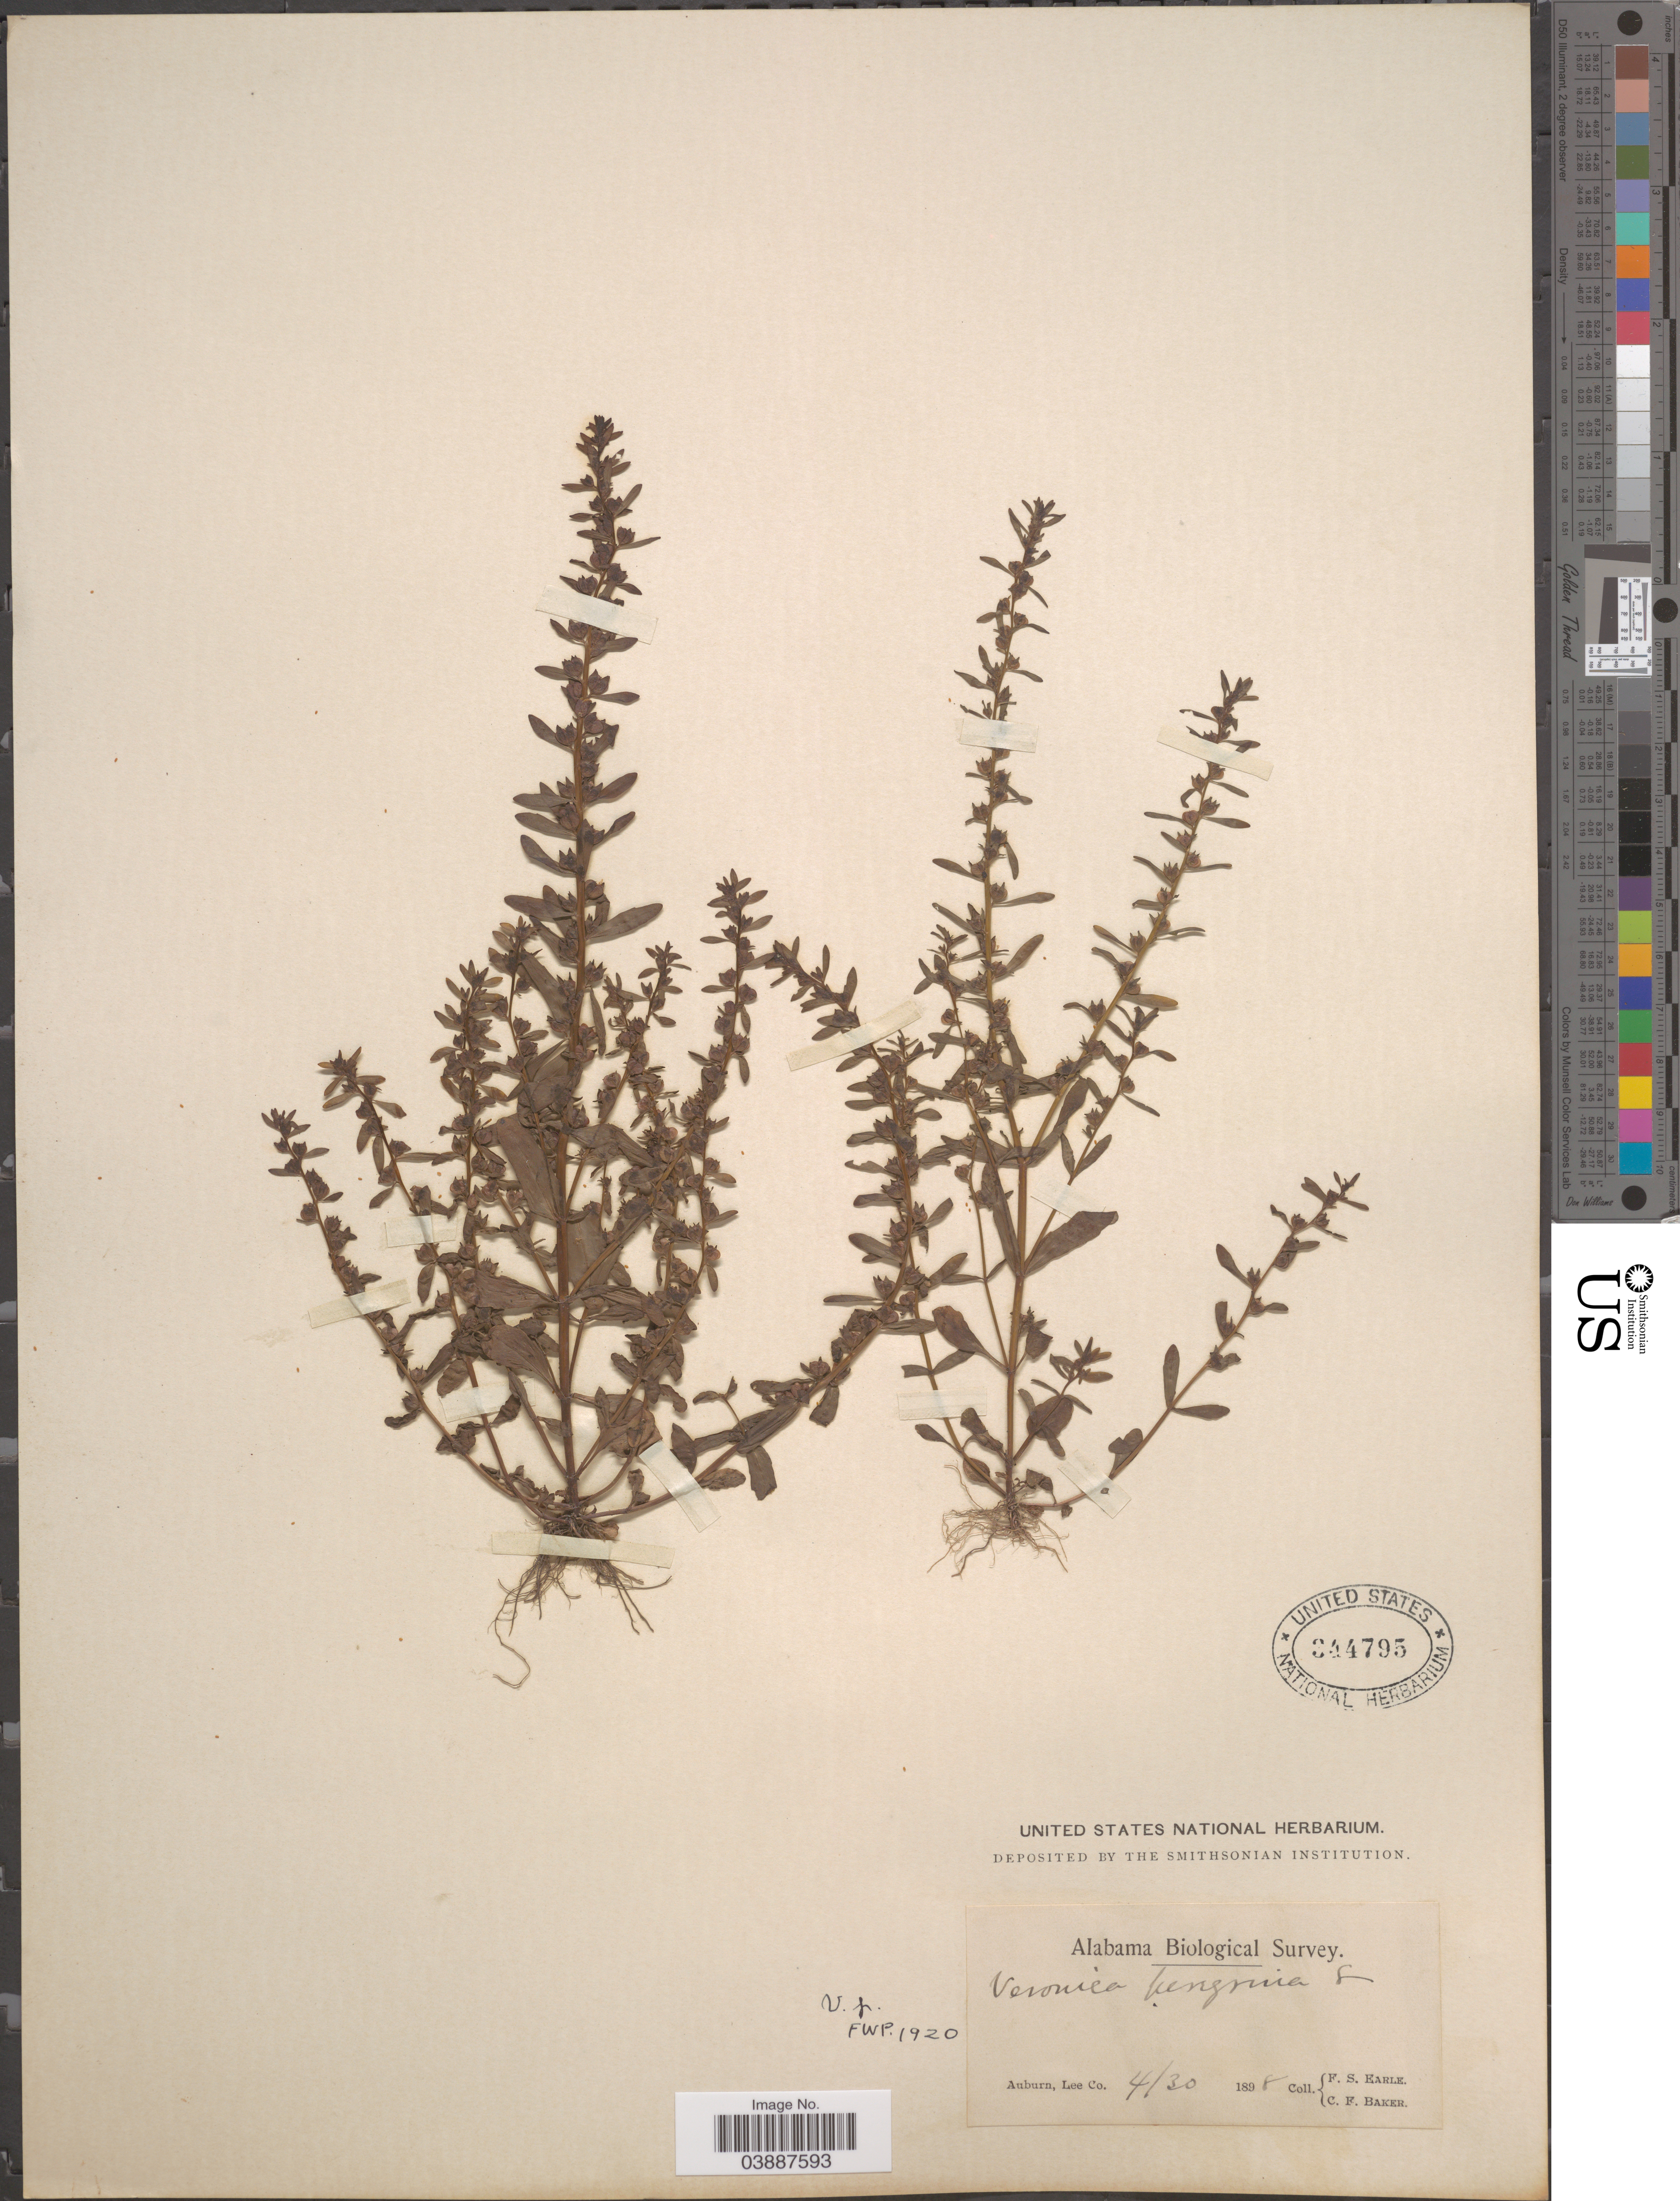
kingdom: Plantae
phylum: Tracheophyta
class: Magnoliopsida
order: Lamiales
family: Plantaginaceae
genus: Veronica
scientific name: Veronica peregrina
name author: L.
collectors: F. S. Earle & C. F. Baker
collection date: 1898-04-30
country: United States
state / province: Alabama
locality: Auburn, Lee Co.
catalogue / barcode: US 344795